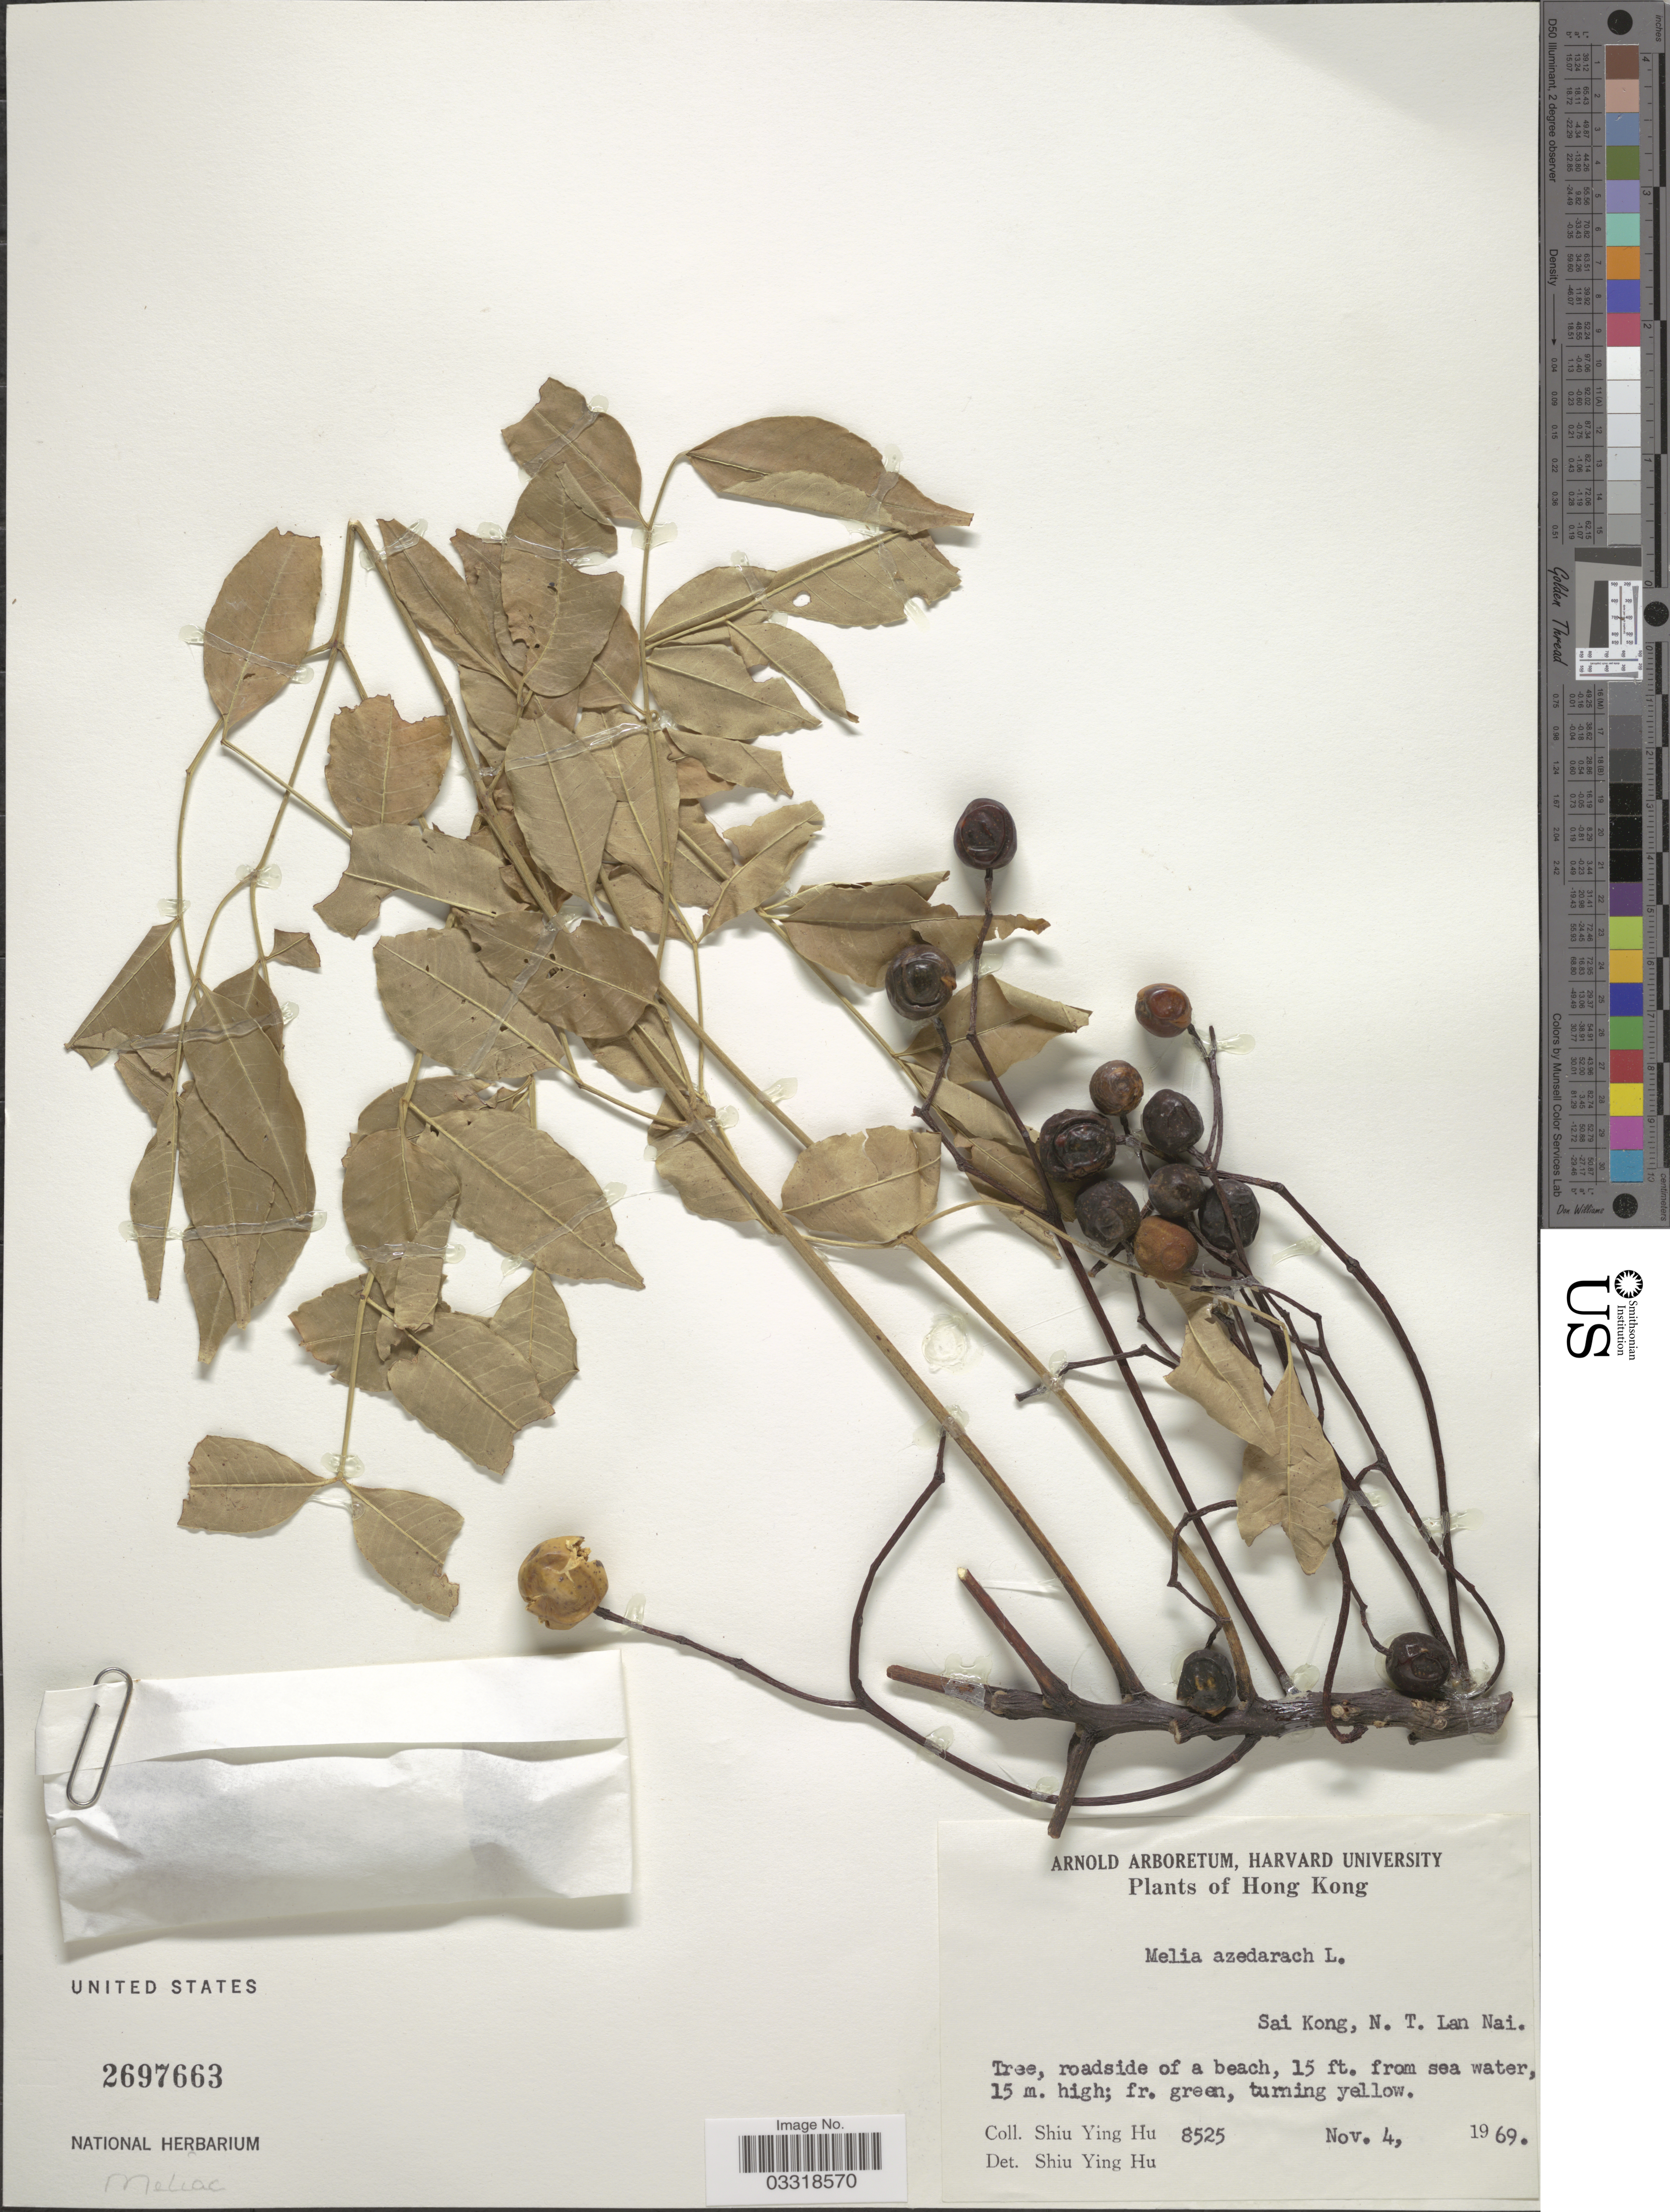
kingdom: Plantae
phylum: Tracheophyta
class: Magnoliopsida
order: Sapindales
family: Meliaceae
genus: Melia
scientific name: Melia azedarach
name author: L.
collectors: S. Y. Hu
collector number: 8525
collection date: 1969-11-04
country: China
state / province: Hong Kong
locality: Sai Kong, N. T. Lan Nai.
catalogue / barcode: US 2697663